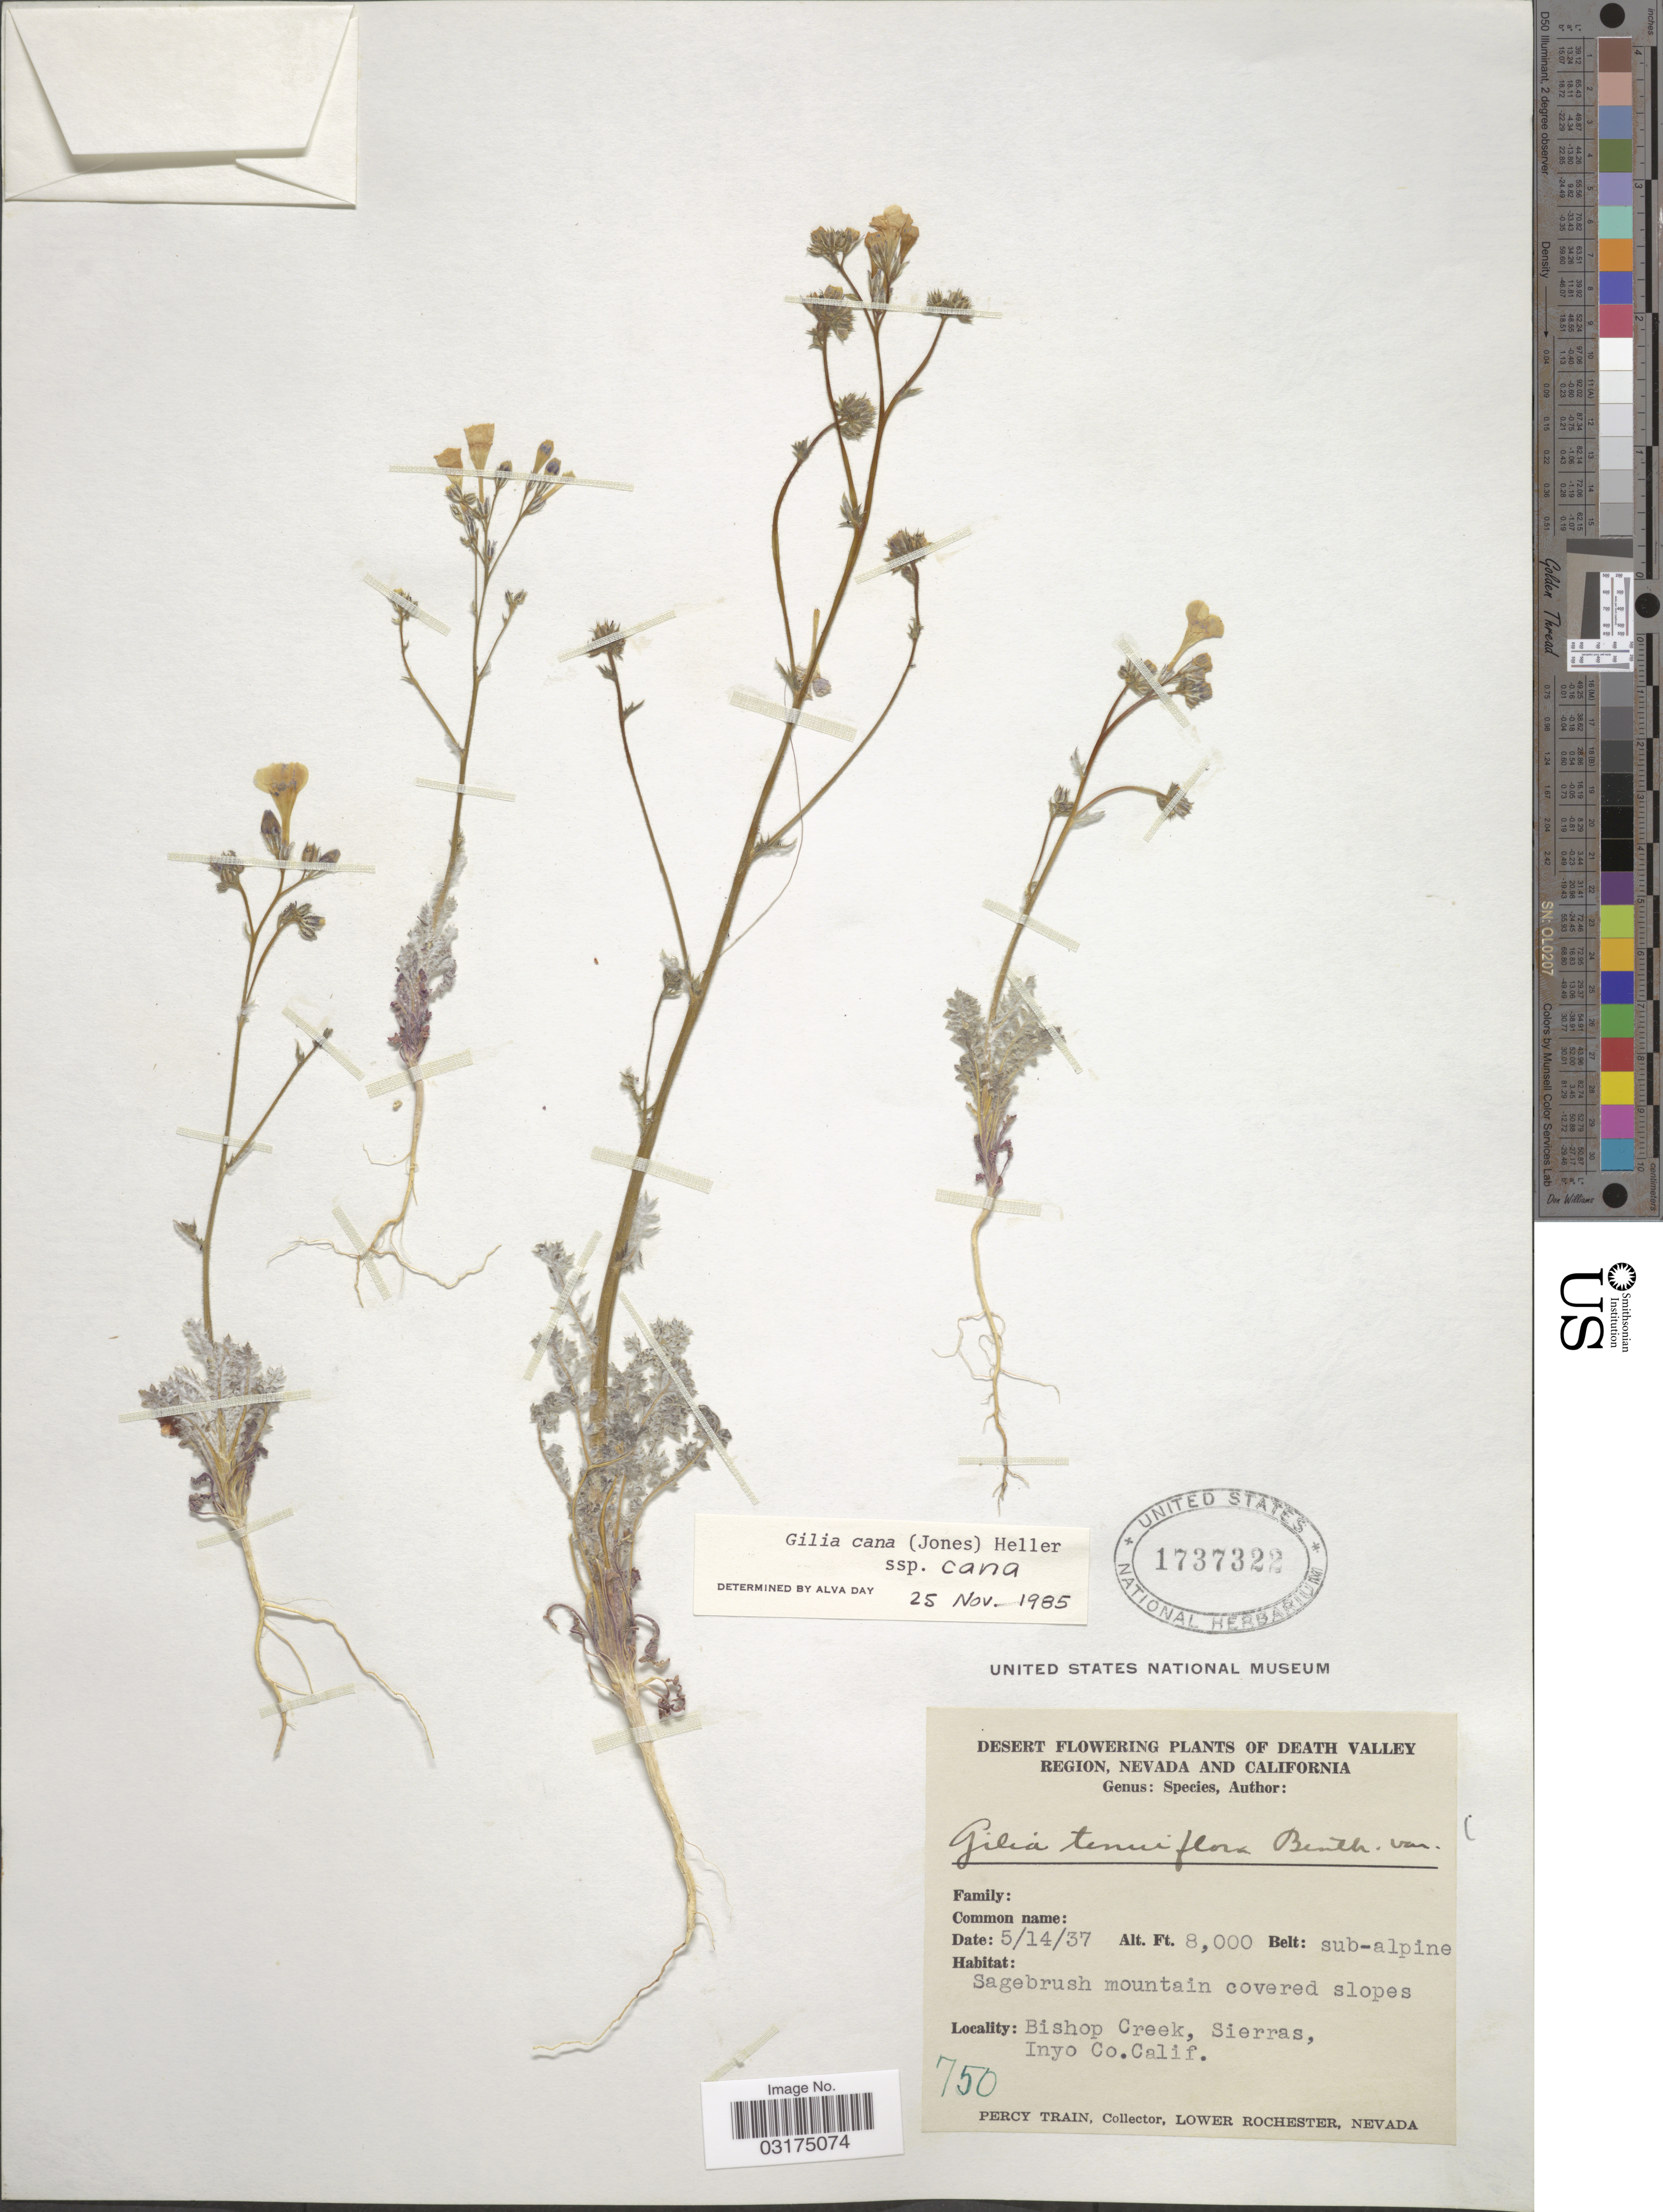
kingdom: Plantae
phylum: Tracheophyta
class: Magnoliopsida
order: Ericales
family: Polemoniaceae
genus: Gilia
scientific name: Gilia cana subsp. cana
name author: (M.E. Jones) A. Heller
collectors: P. Train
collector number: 750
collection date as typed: Transcribed d/m/y: 14/5/37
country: United States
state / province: California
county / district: Inyo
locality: Death Valley Region. Bishop Creek, Sierras, Inyo Co. Calif.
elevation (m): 2438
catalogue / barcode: US 1737322